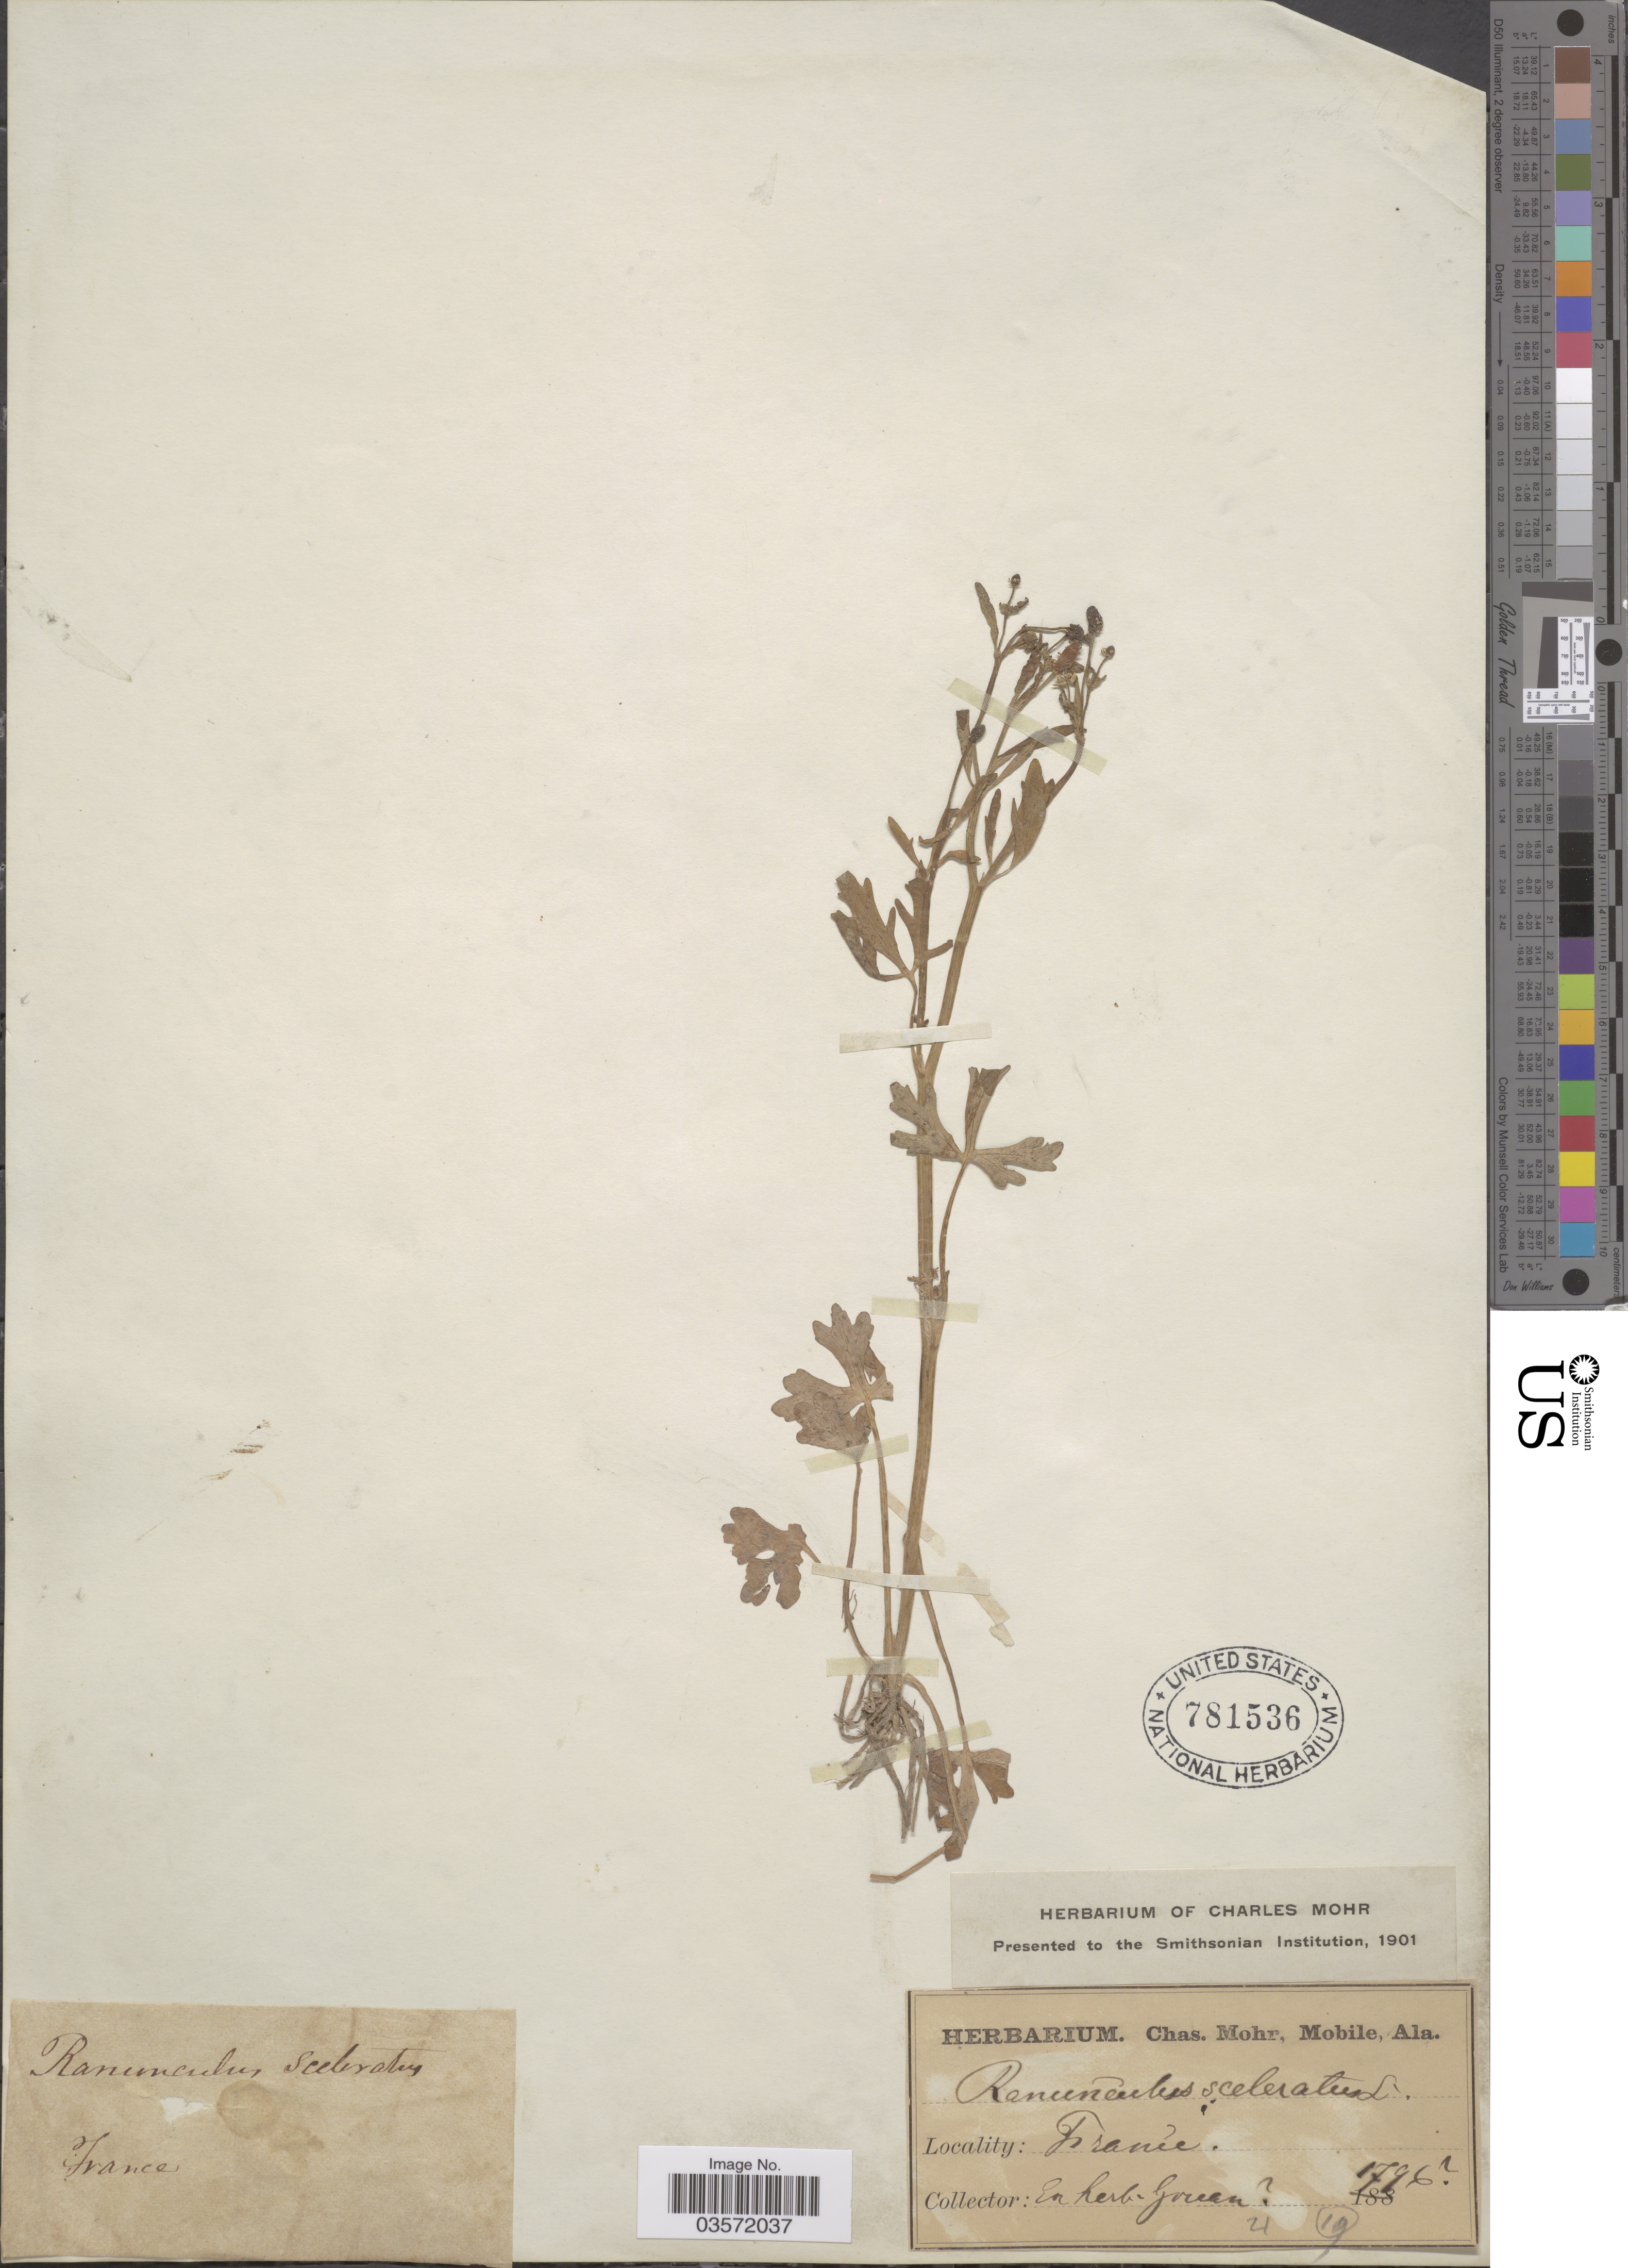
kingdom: Plantae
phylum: Tracheophyta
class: Magnoliopsida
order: Ranunculales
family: Ranunculaceae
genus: Ranunculus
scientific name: Ranunculus sceleratus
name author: L.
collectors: ex herb. E. L. Greene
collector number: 21*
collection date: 1796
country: France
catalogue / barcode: US 781536